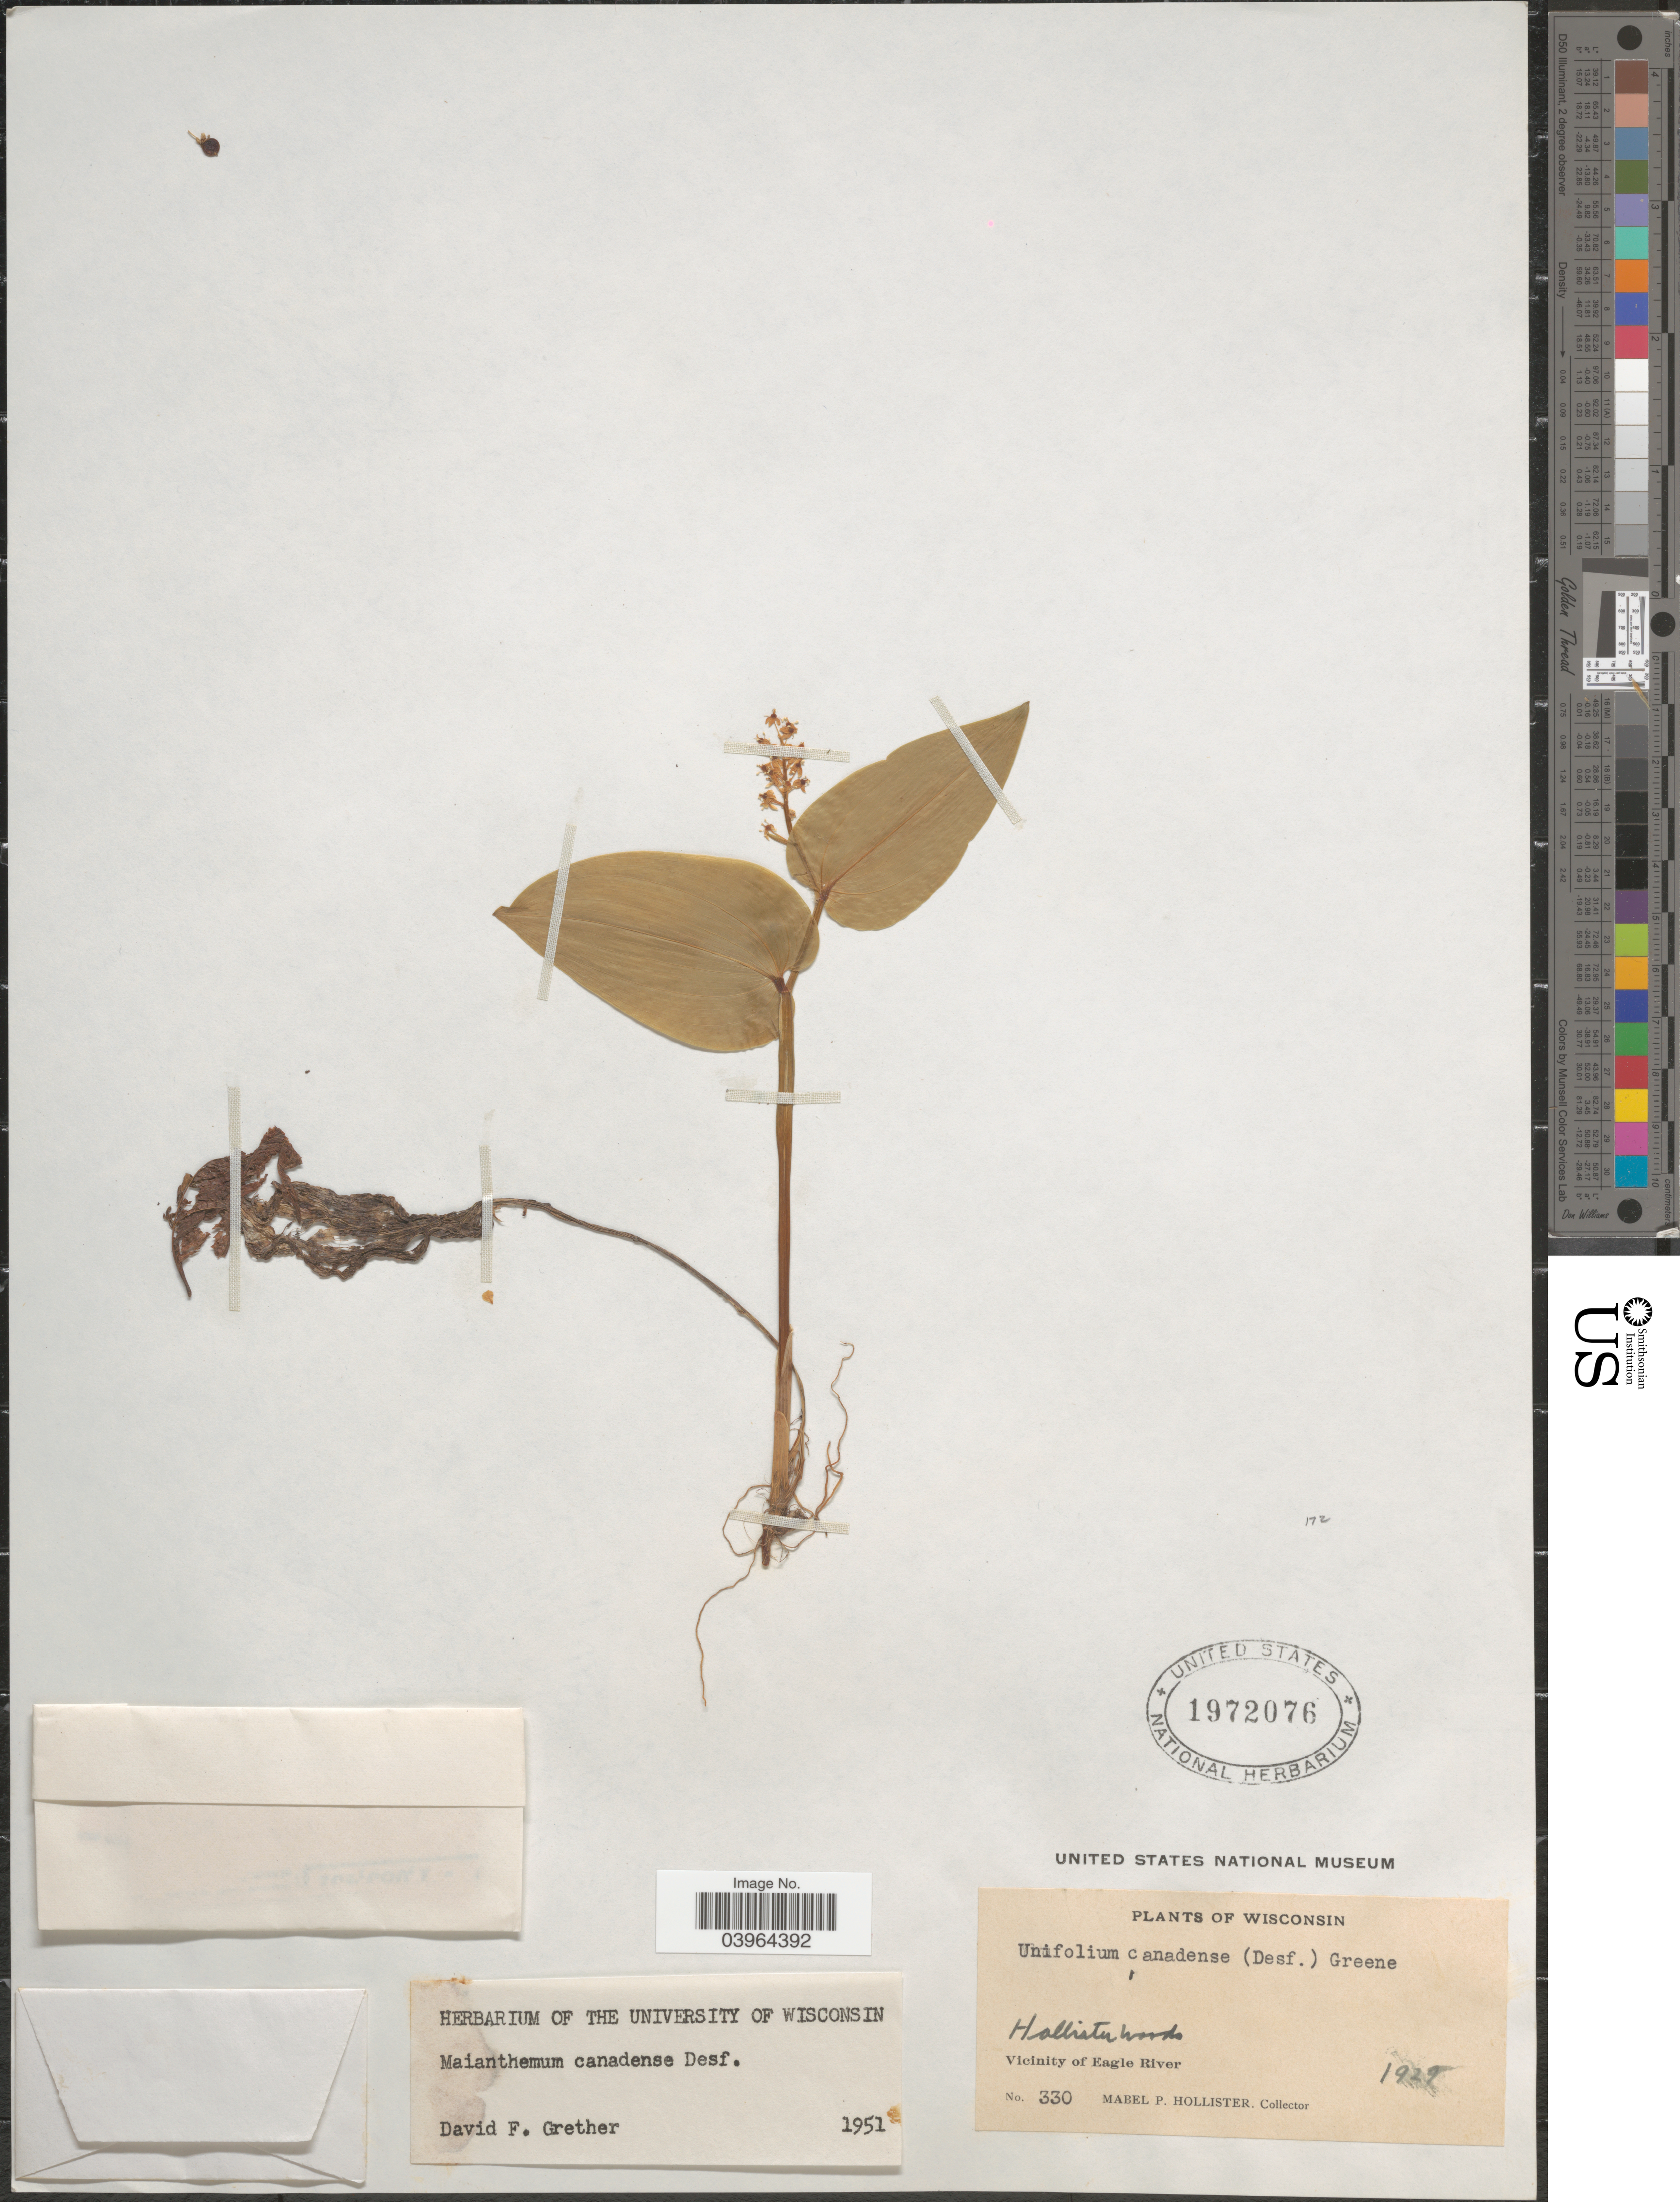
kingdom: Plantae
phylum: Tracheophyta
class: Liliopsida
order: Asparagales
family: Asparagaceae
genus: Maianthemum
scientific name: Maianthemum canadense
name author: Desf.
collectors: M. Hollister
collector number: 330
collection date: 1929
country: United States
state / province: Wisconsin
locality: Vicinity of Eagle River.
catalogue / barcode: US 1972076